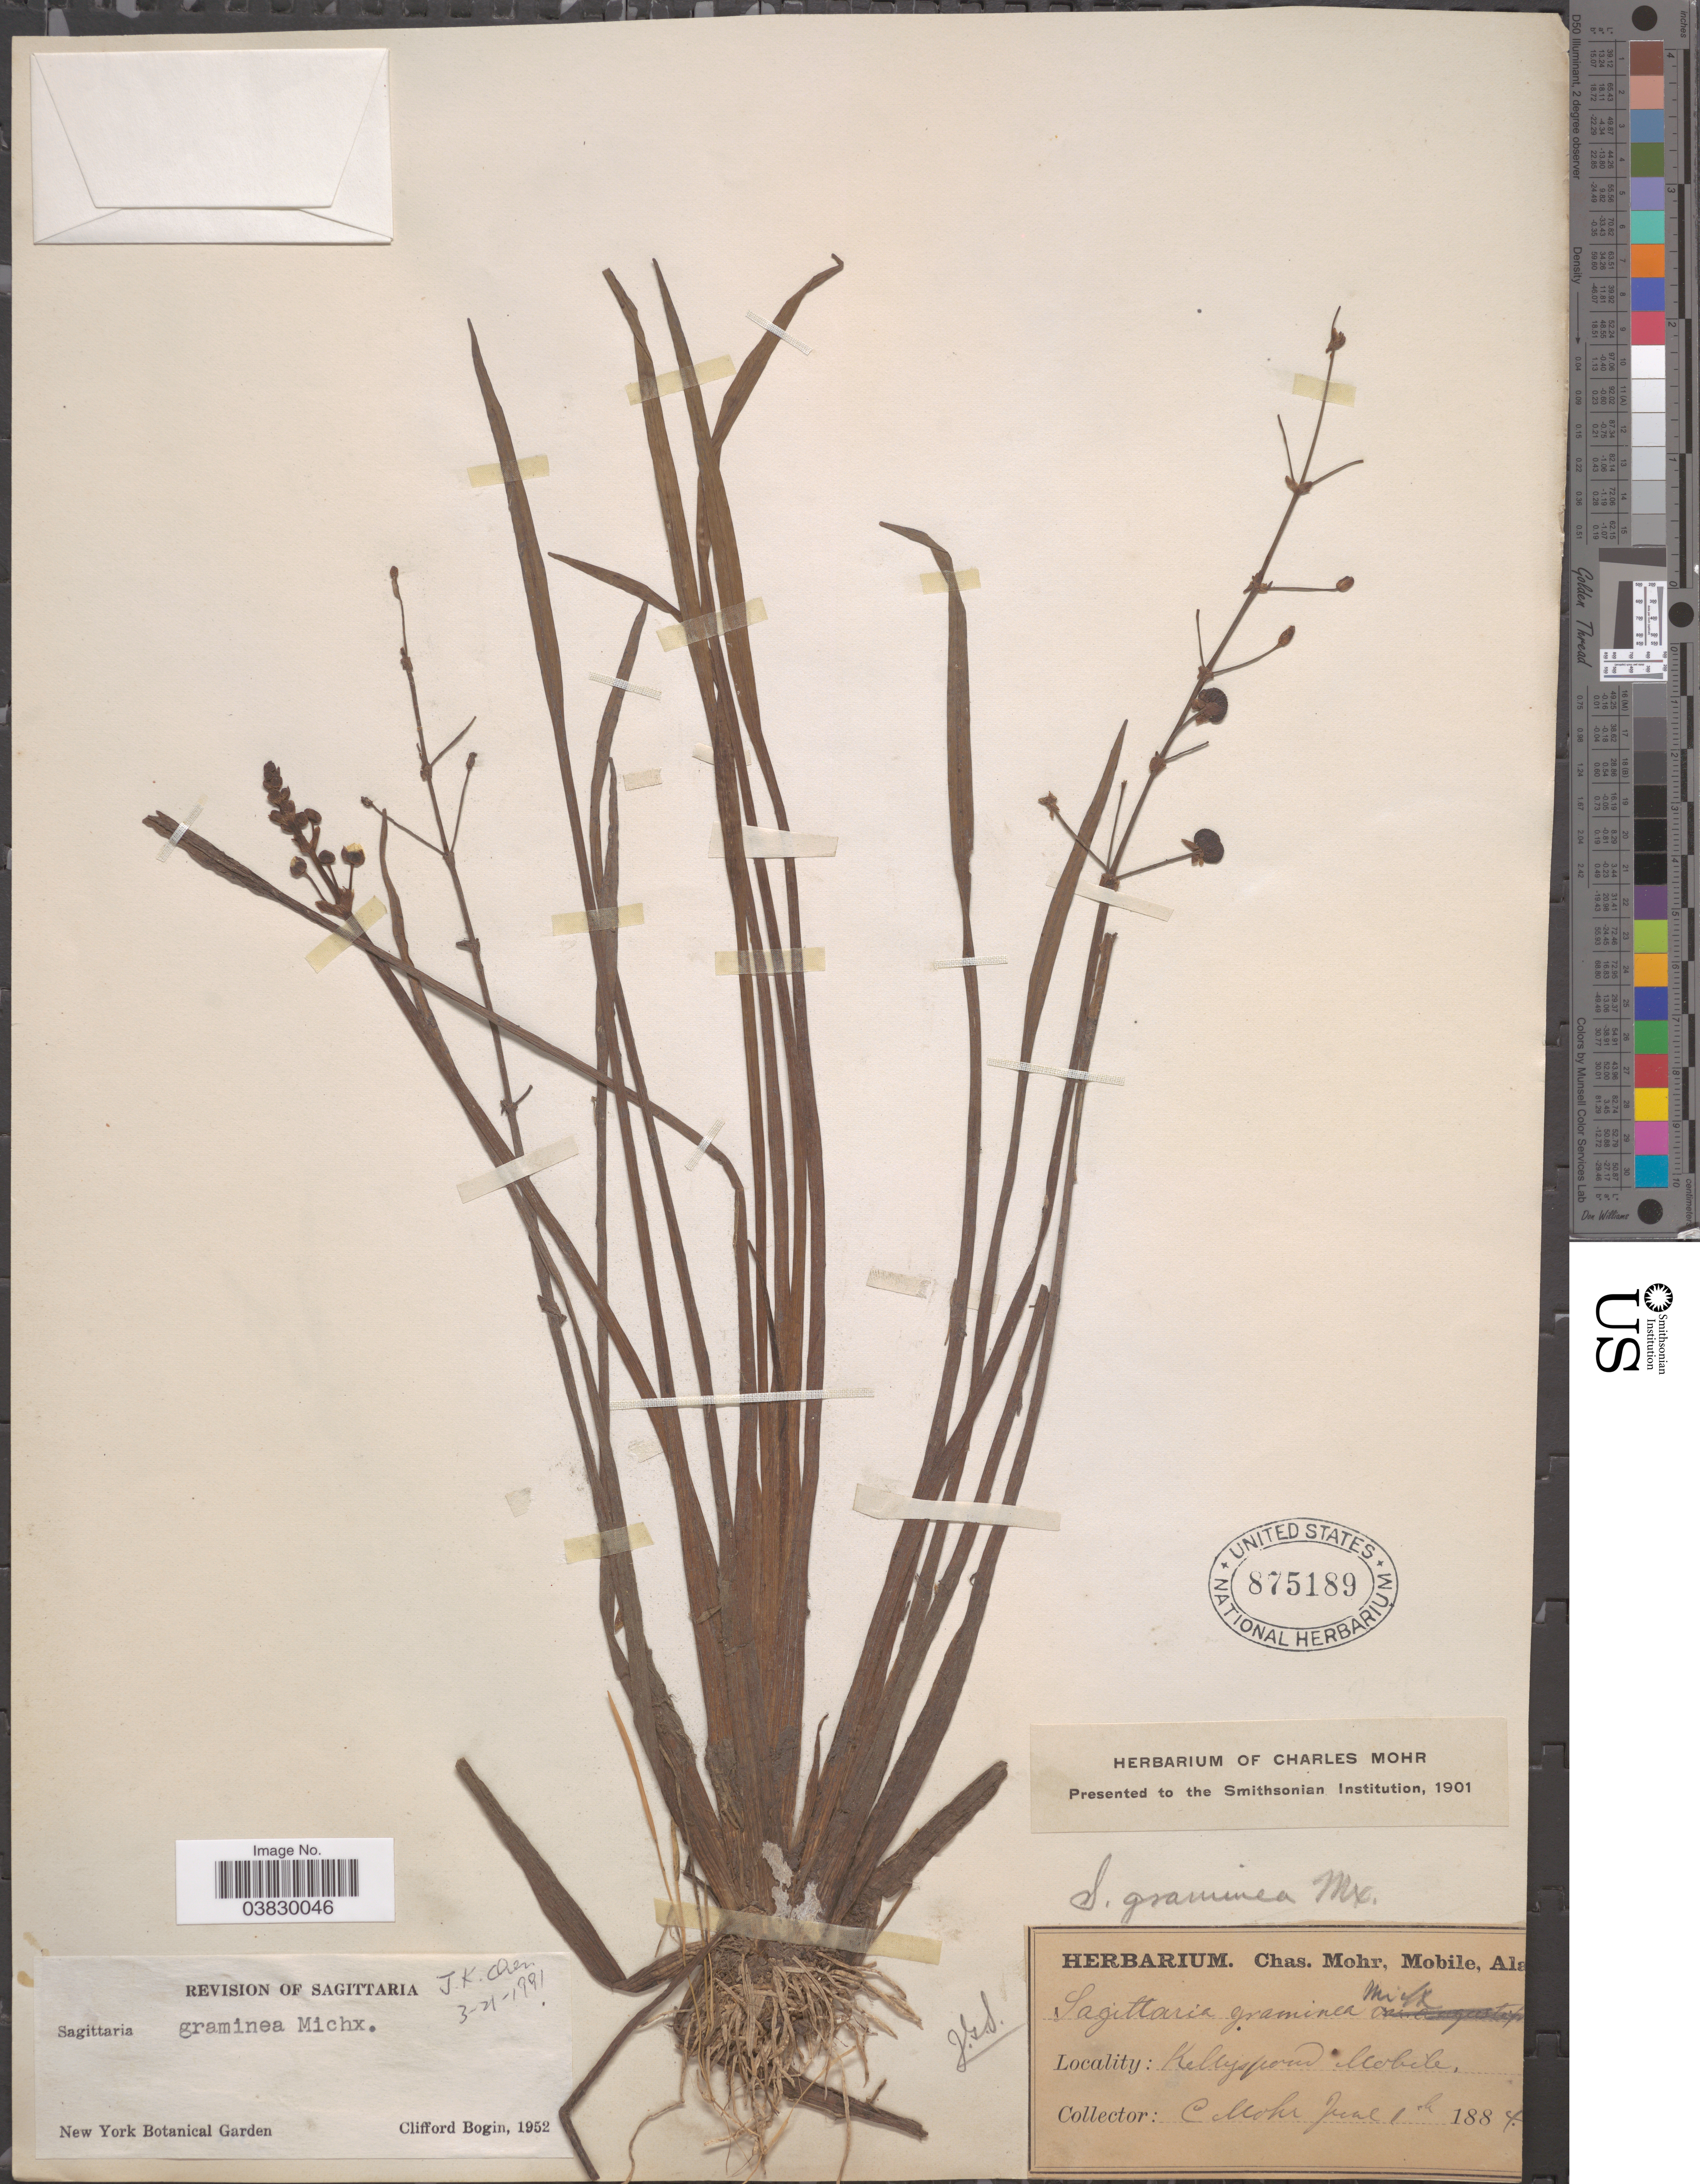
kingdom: Plantae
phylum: Tracheophyta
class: Liliopsida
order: Alismatales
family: Alismataceae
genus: Sagittaria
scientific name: Sagittaria graminea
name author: Michx.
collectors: C. T. Mohr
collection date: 1884-07-01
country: United States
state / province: Alabama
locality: Kelly's pond. Mobile.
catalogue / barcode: US 875189